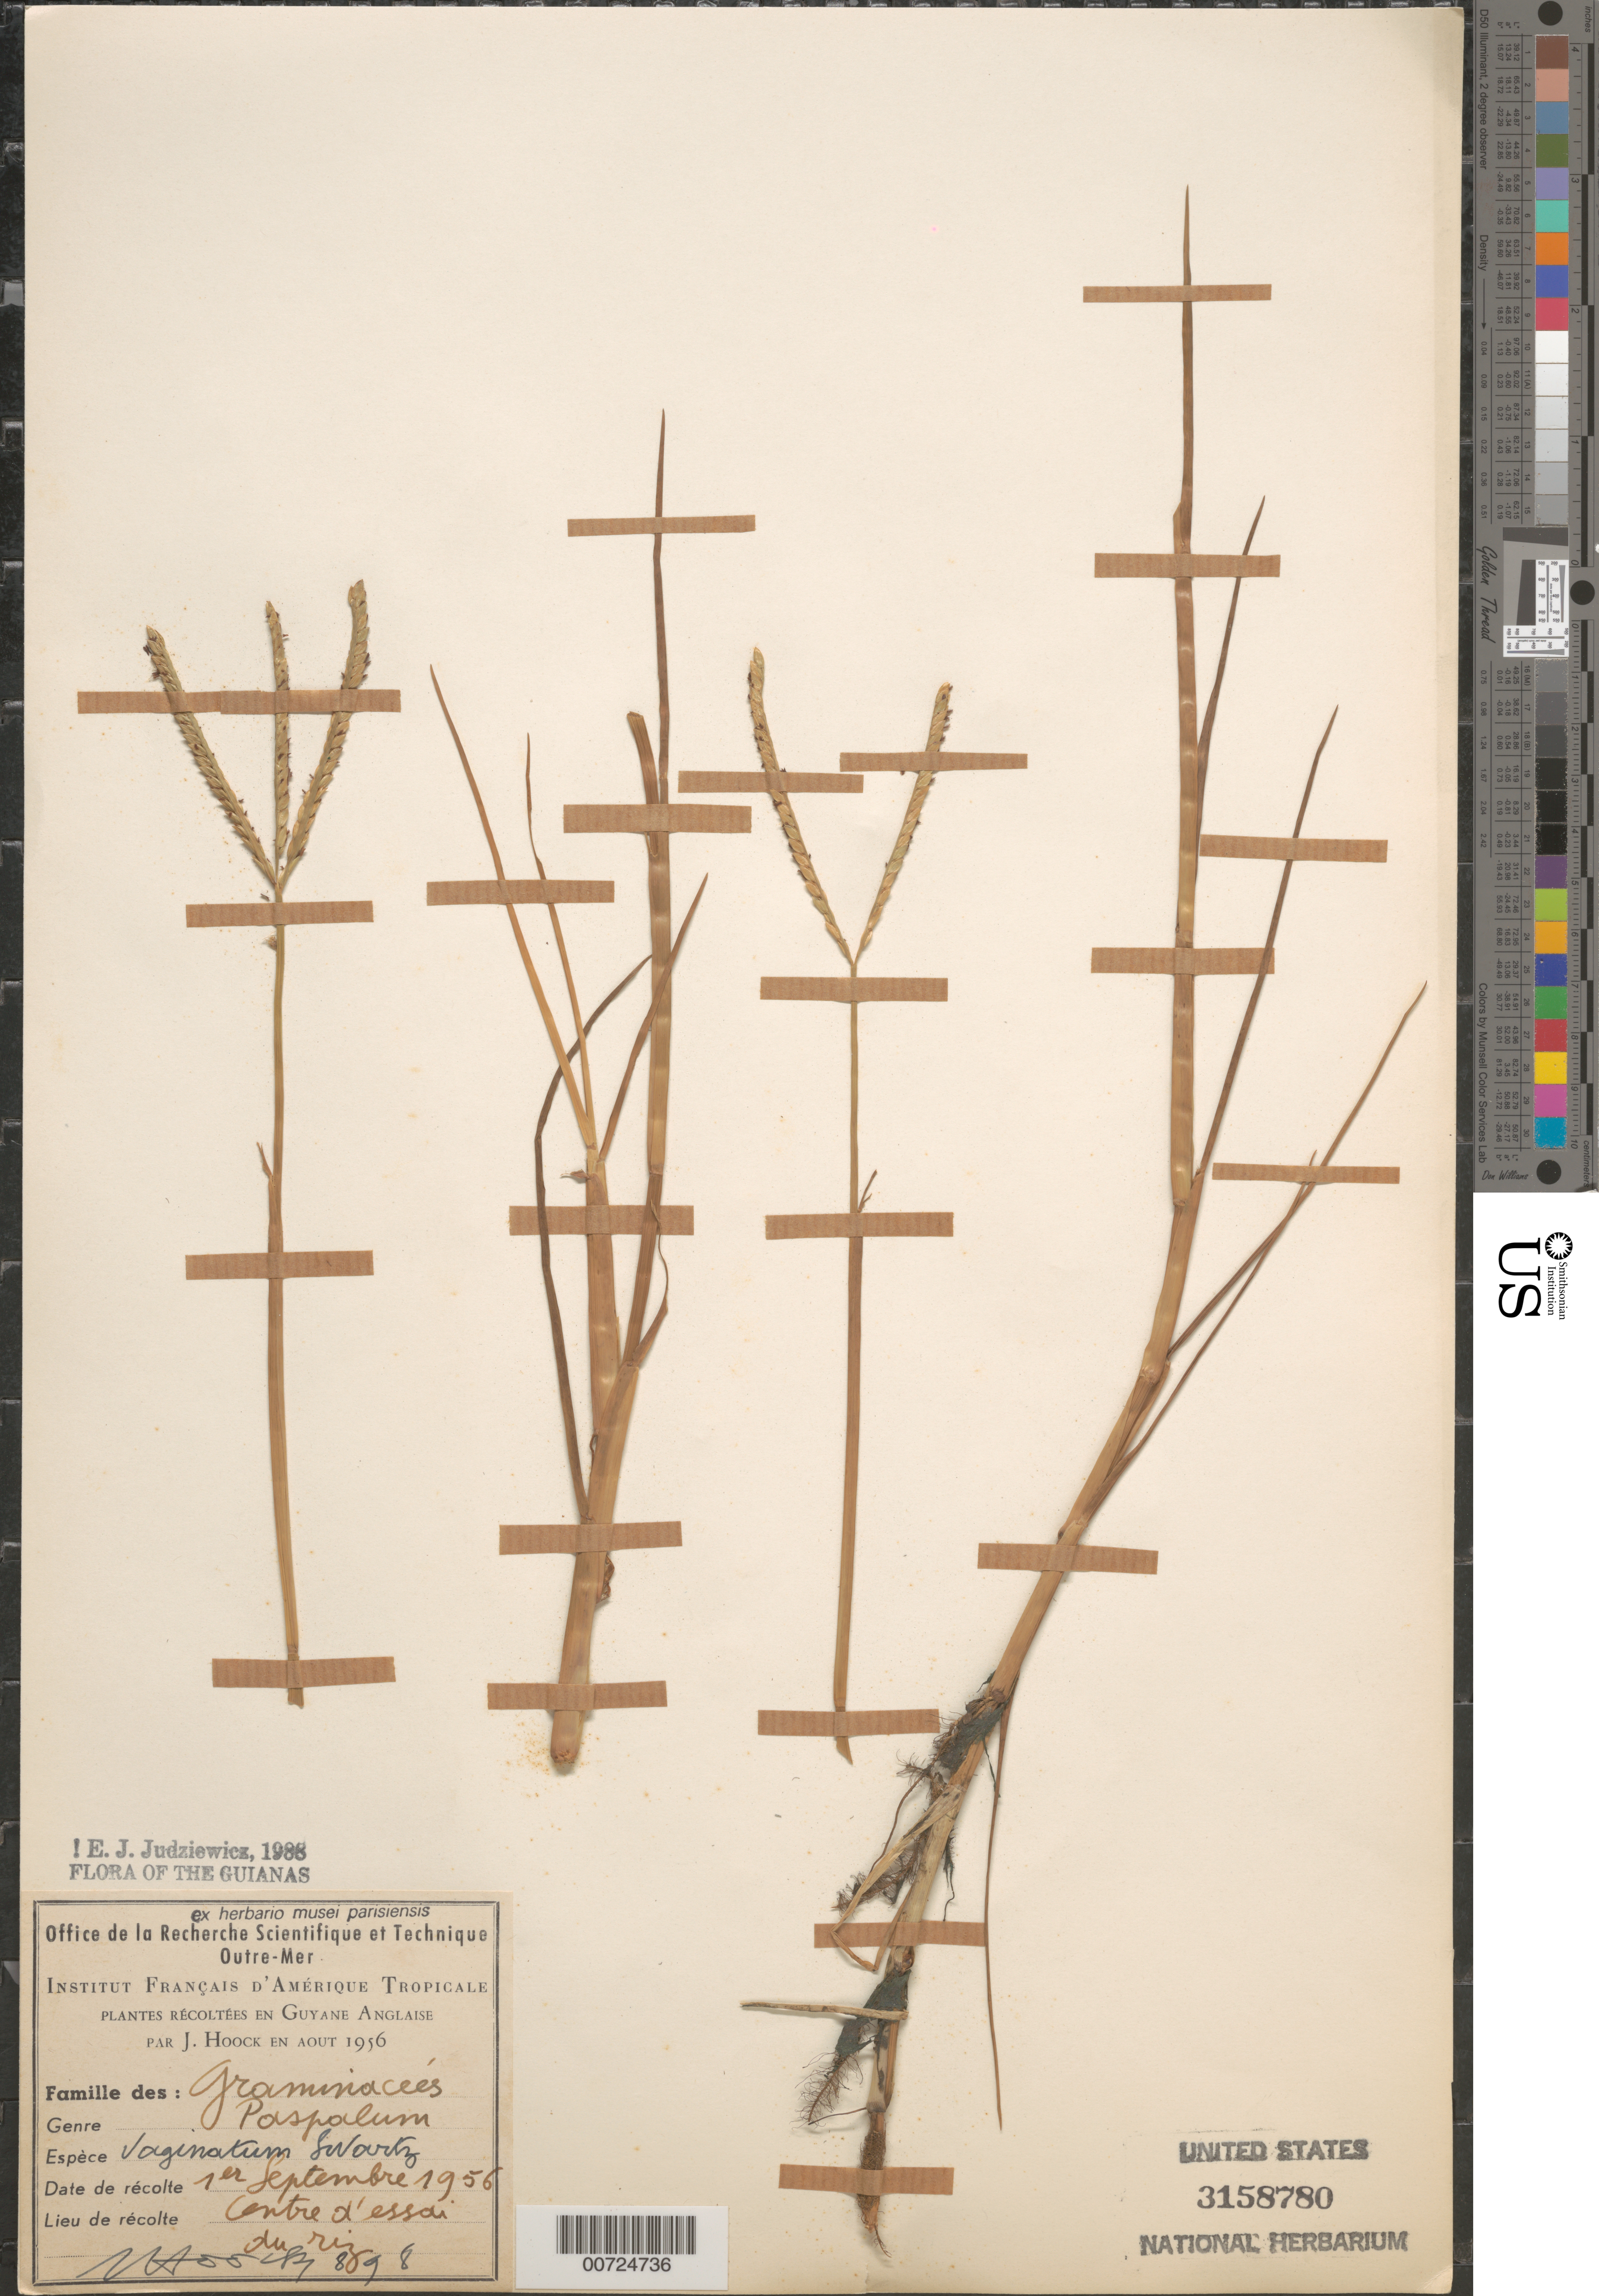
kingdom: Plantae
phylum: Tracheophyta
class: Liliopsida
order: Poales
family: Poaceae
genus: Paspalum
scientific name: Paspalum vaginatum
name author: Sw.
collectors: J. Hoock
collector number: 1898*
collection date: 1956-09-01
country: Guyana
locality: Guyane Anglaise. Centre d'essai du riz.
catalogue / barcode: US 3158780